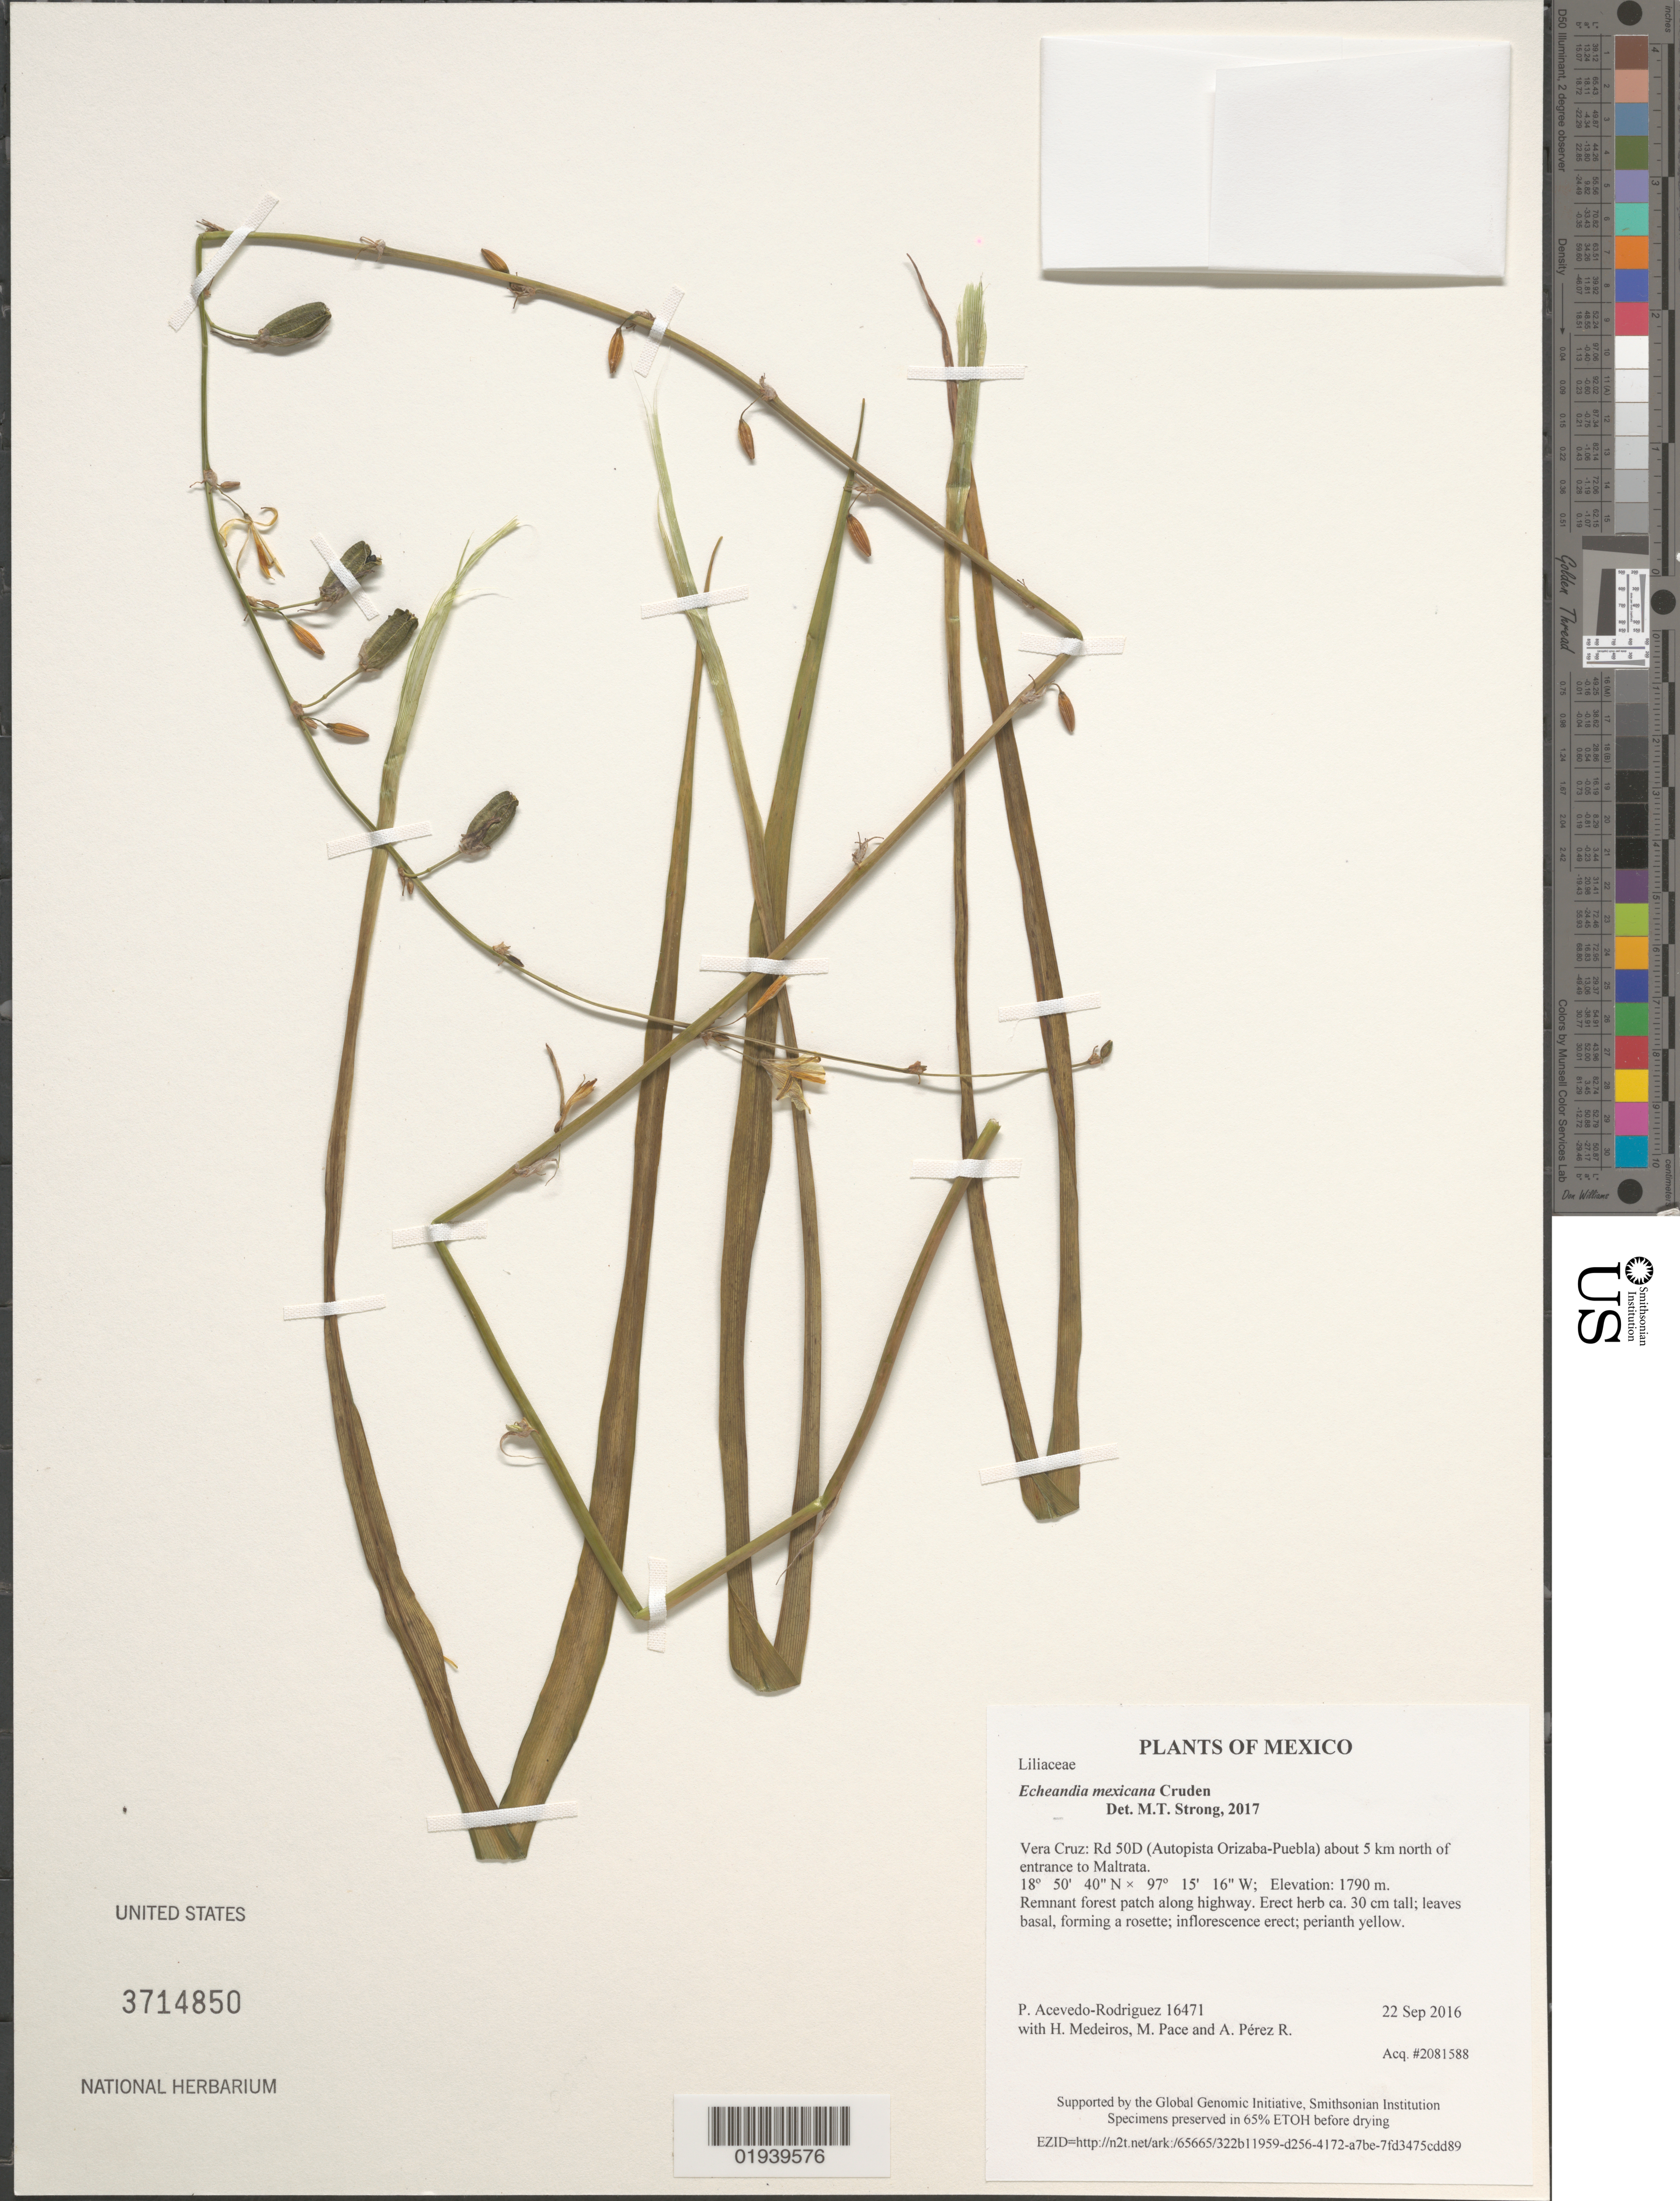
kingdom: Plantae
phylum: Tracheophyta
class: Liliopsida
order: Asparagales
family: Asparagaceae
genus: Echeandia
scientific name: Echeandia mexicana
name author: Cruden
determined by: Strong, M. T., (US), Smithsonian Institution - National Museum of Natural History (UNITED STATES)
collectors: P. Acevedo-Rodr., H. Medeiros, M. R. Pace & A. Pérez R.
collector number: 16471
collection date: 2016-09-22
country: Mexico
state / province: Veracruz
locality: Rd 50D (Autopista Orizaba-PPuebla) about 5 km north of entrance to Maltrata.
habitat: Remnant forest patch along highway.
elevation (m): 1790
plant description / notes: US, NY, MO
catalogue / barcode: US 3714850